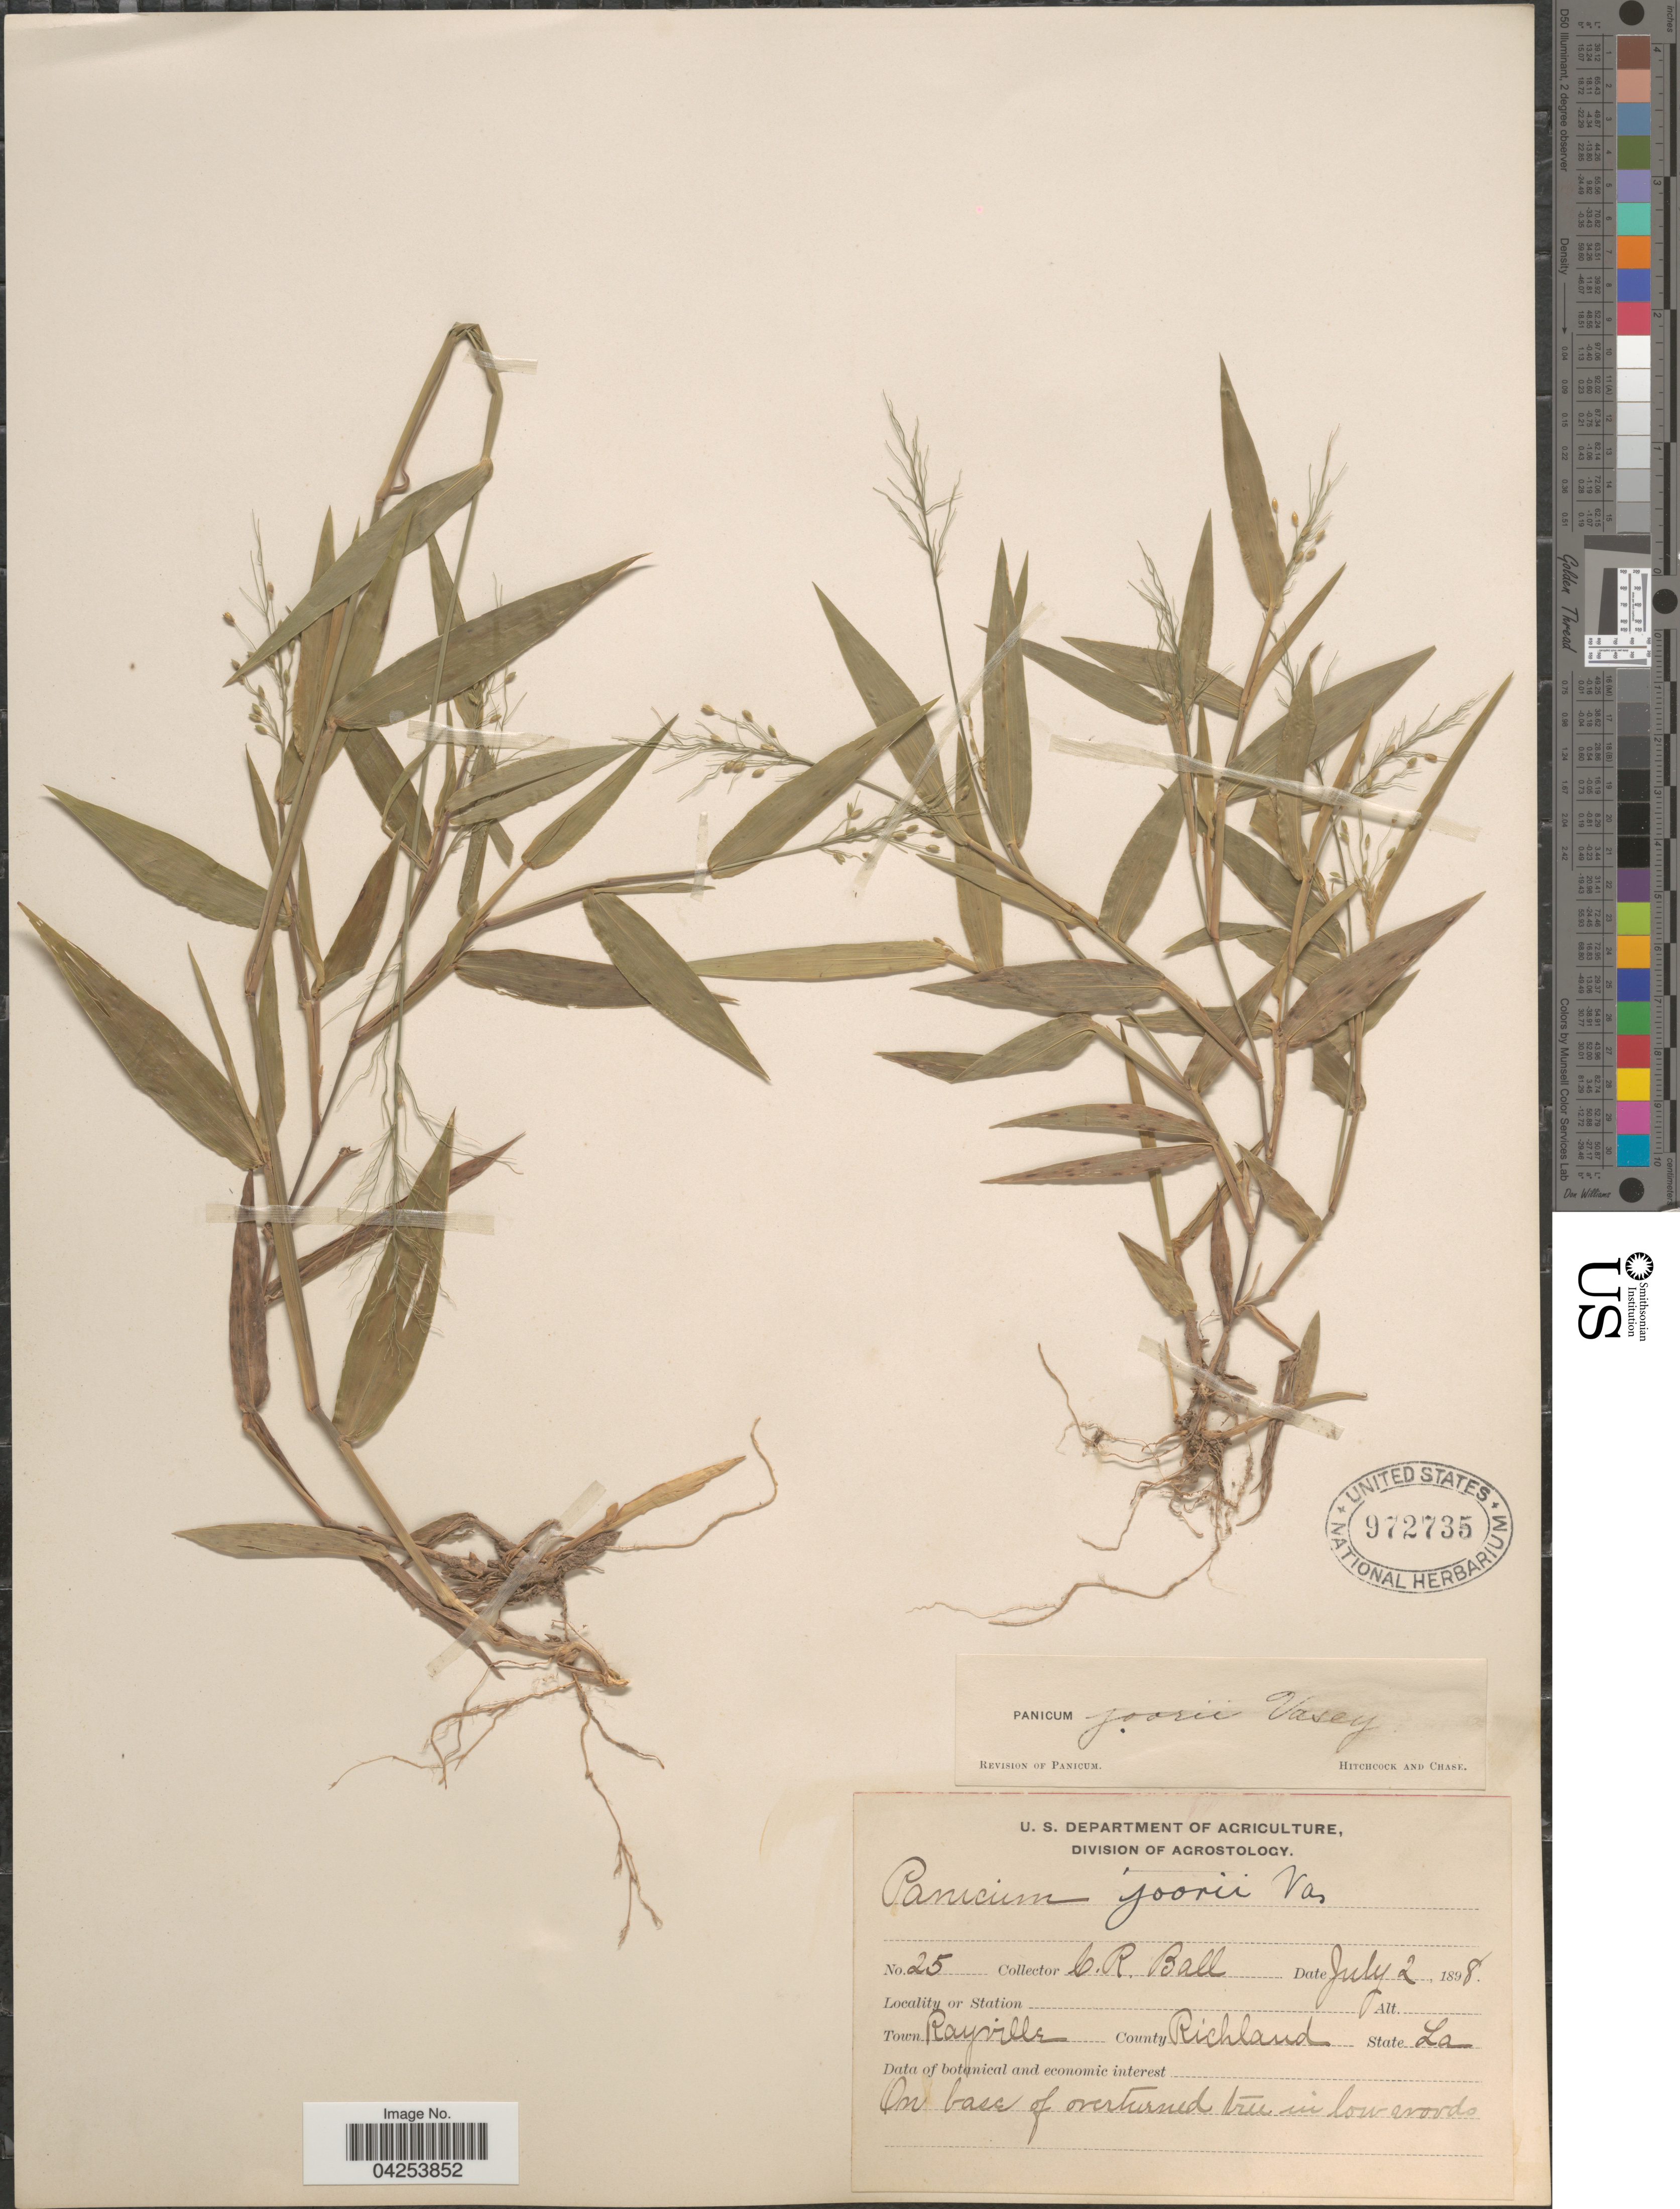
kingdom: Plantae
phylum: Tracheophyta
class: Liliopsida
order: Poales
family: Poaceae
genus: Dichanthelium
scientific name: Dichanthelium commutatum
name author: (Schult.) Gould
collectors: C. R. Ball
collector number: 25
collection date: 1898-07-02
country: United States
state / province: Louisiana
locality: Town Rayville. County Richland.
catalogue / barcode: US 972735